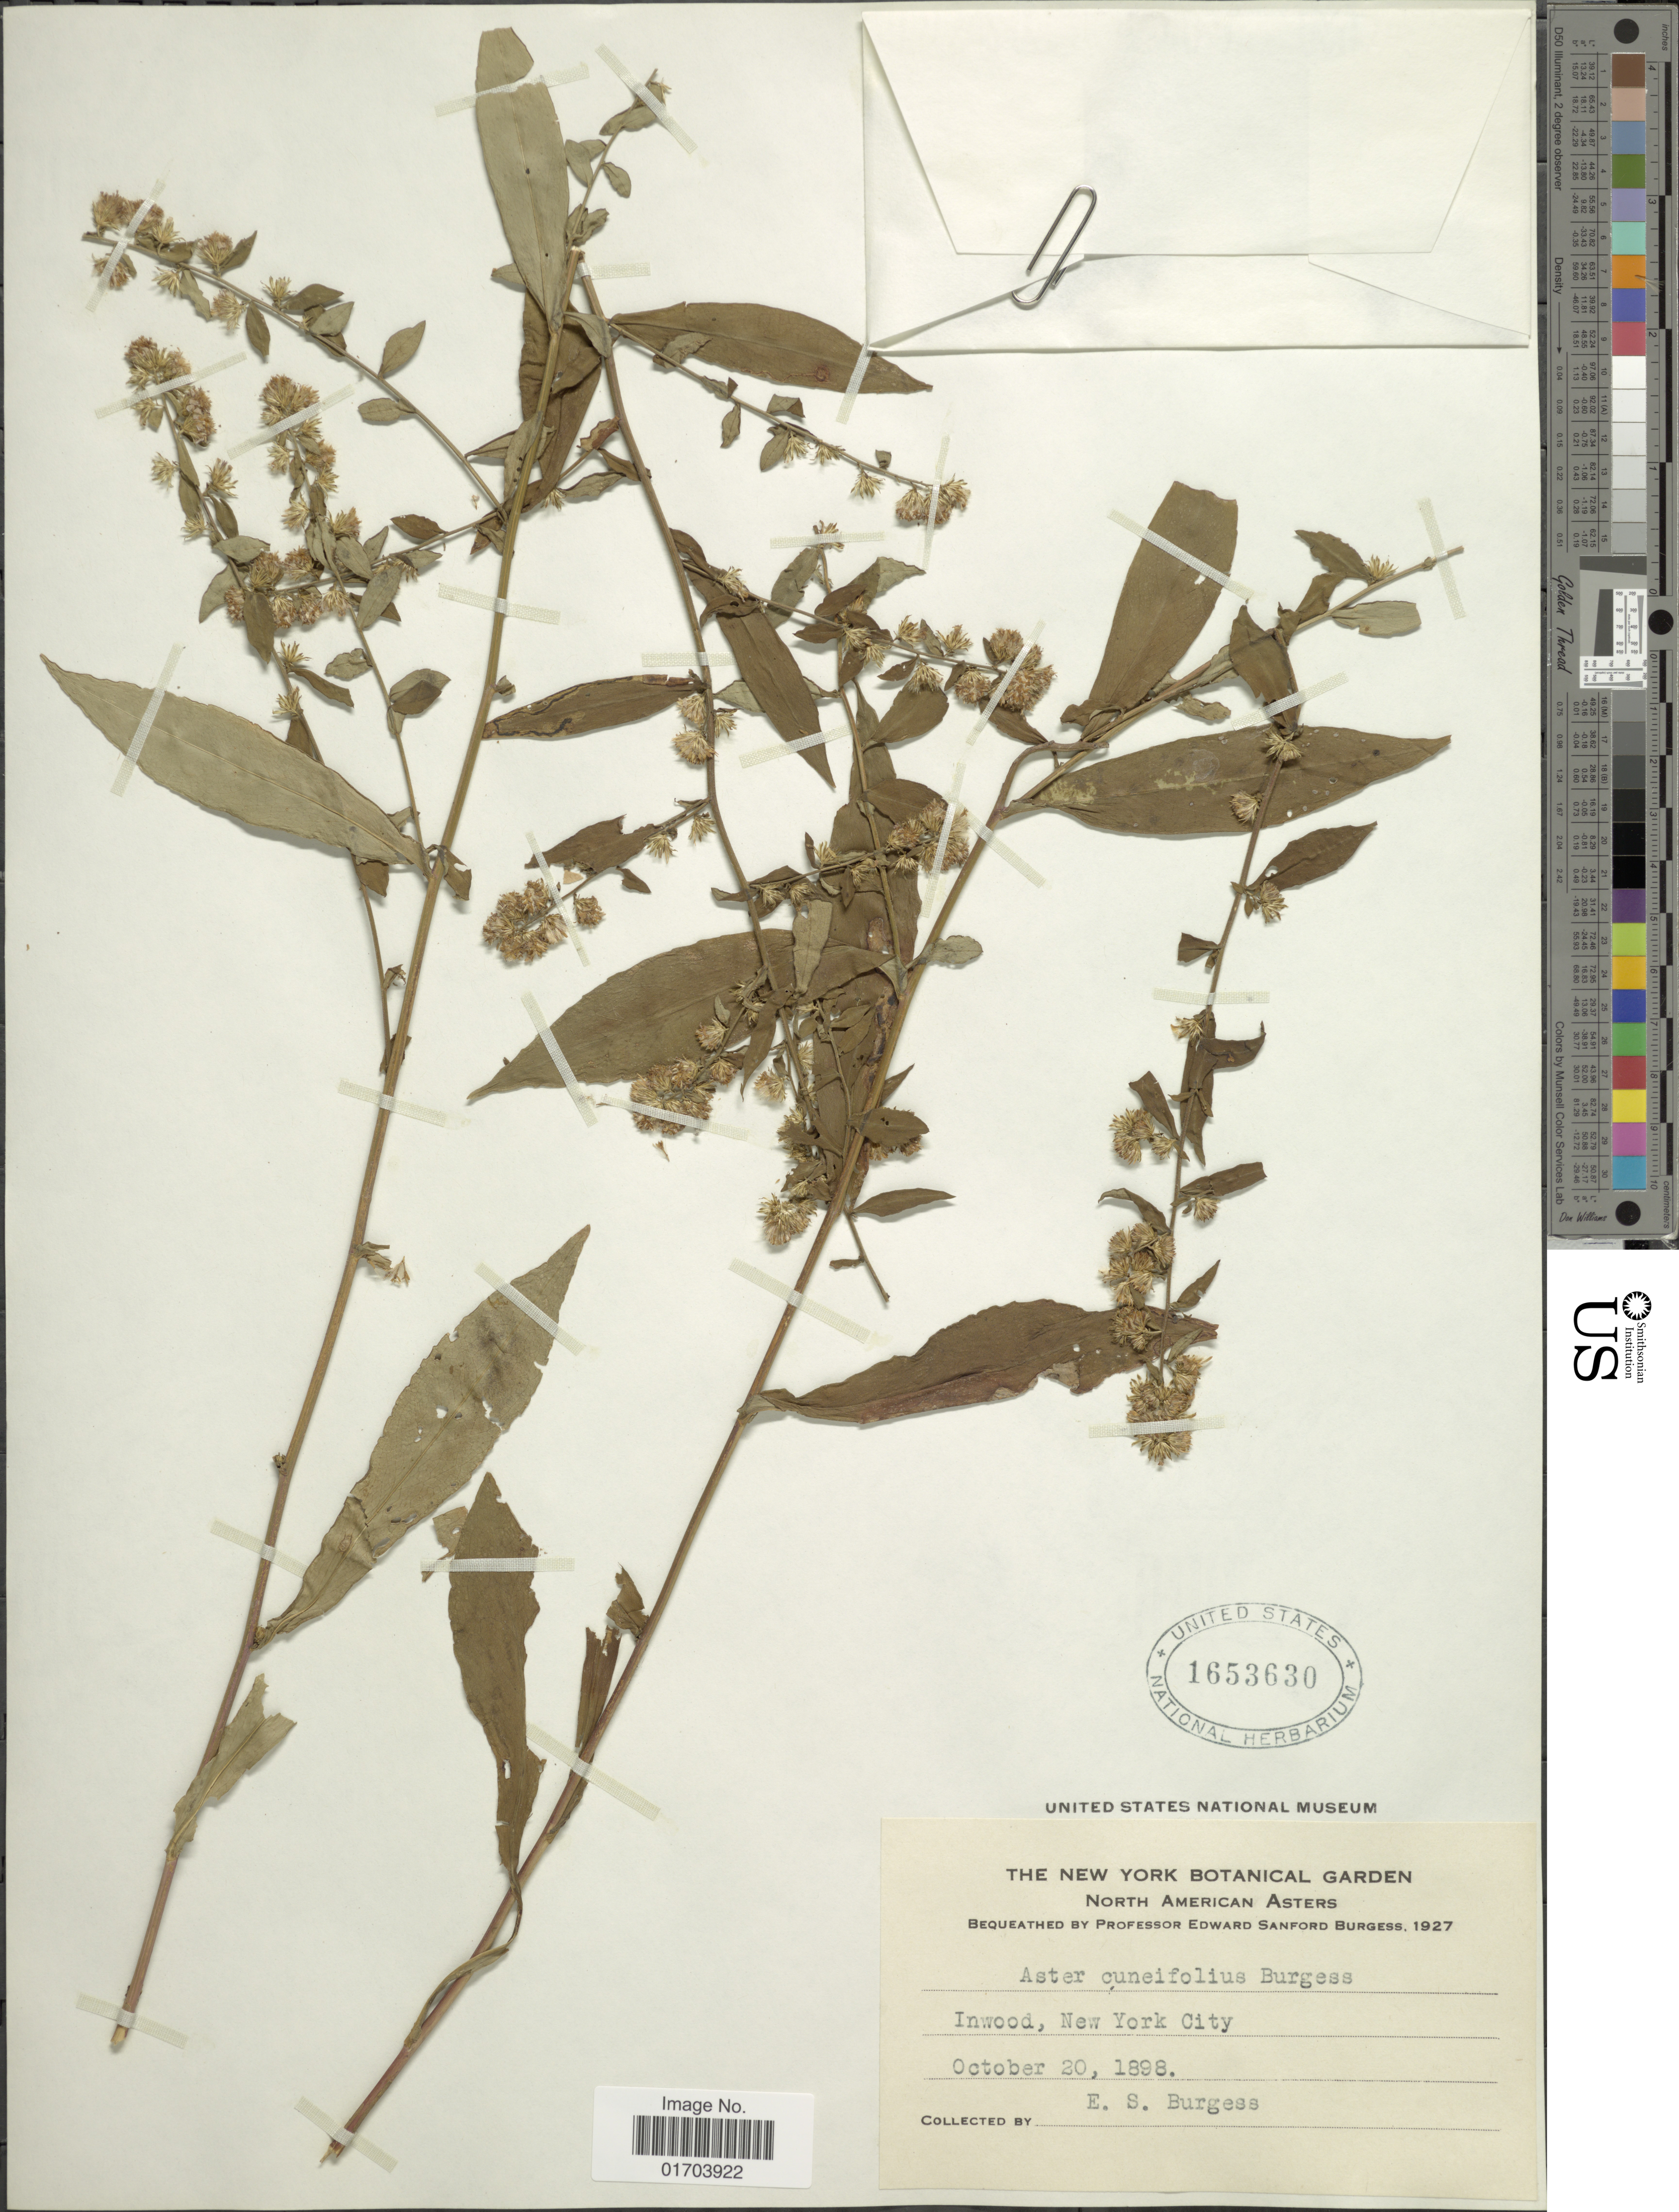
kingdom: Plantae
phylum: Tracheophyta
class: Magnoliopsida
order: Asterales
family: Asteraceae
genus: Aster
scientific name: Aster cuneifolius E.S. Burgess sp. nov. ined.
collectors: E. Burgess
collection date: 1898-10-20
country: United States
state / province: New York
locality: Inwood, New York City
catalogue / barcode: US 1653630